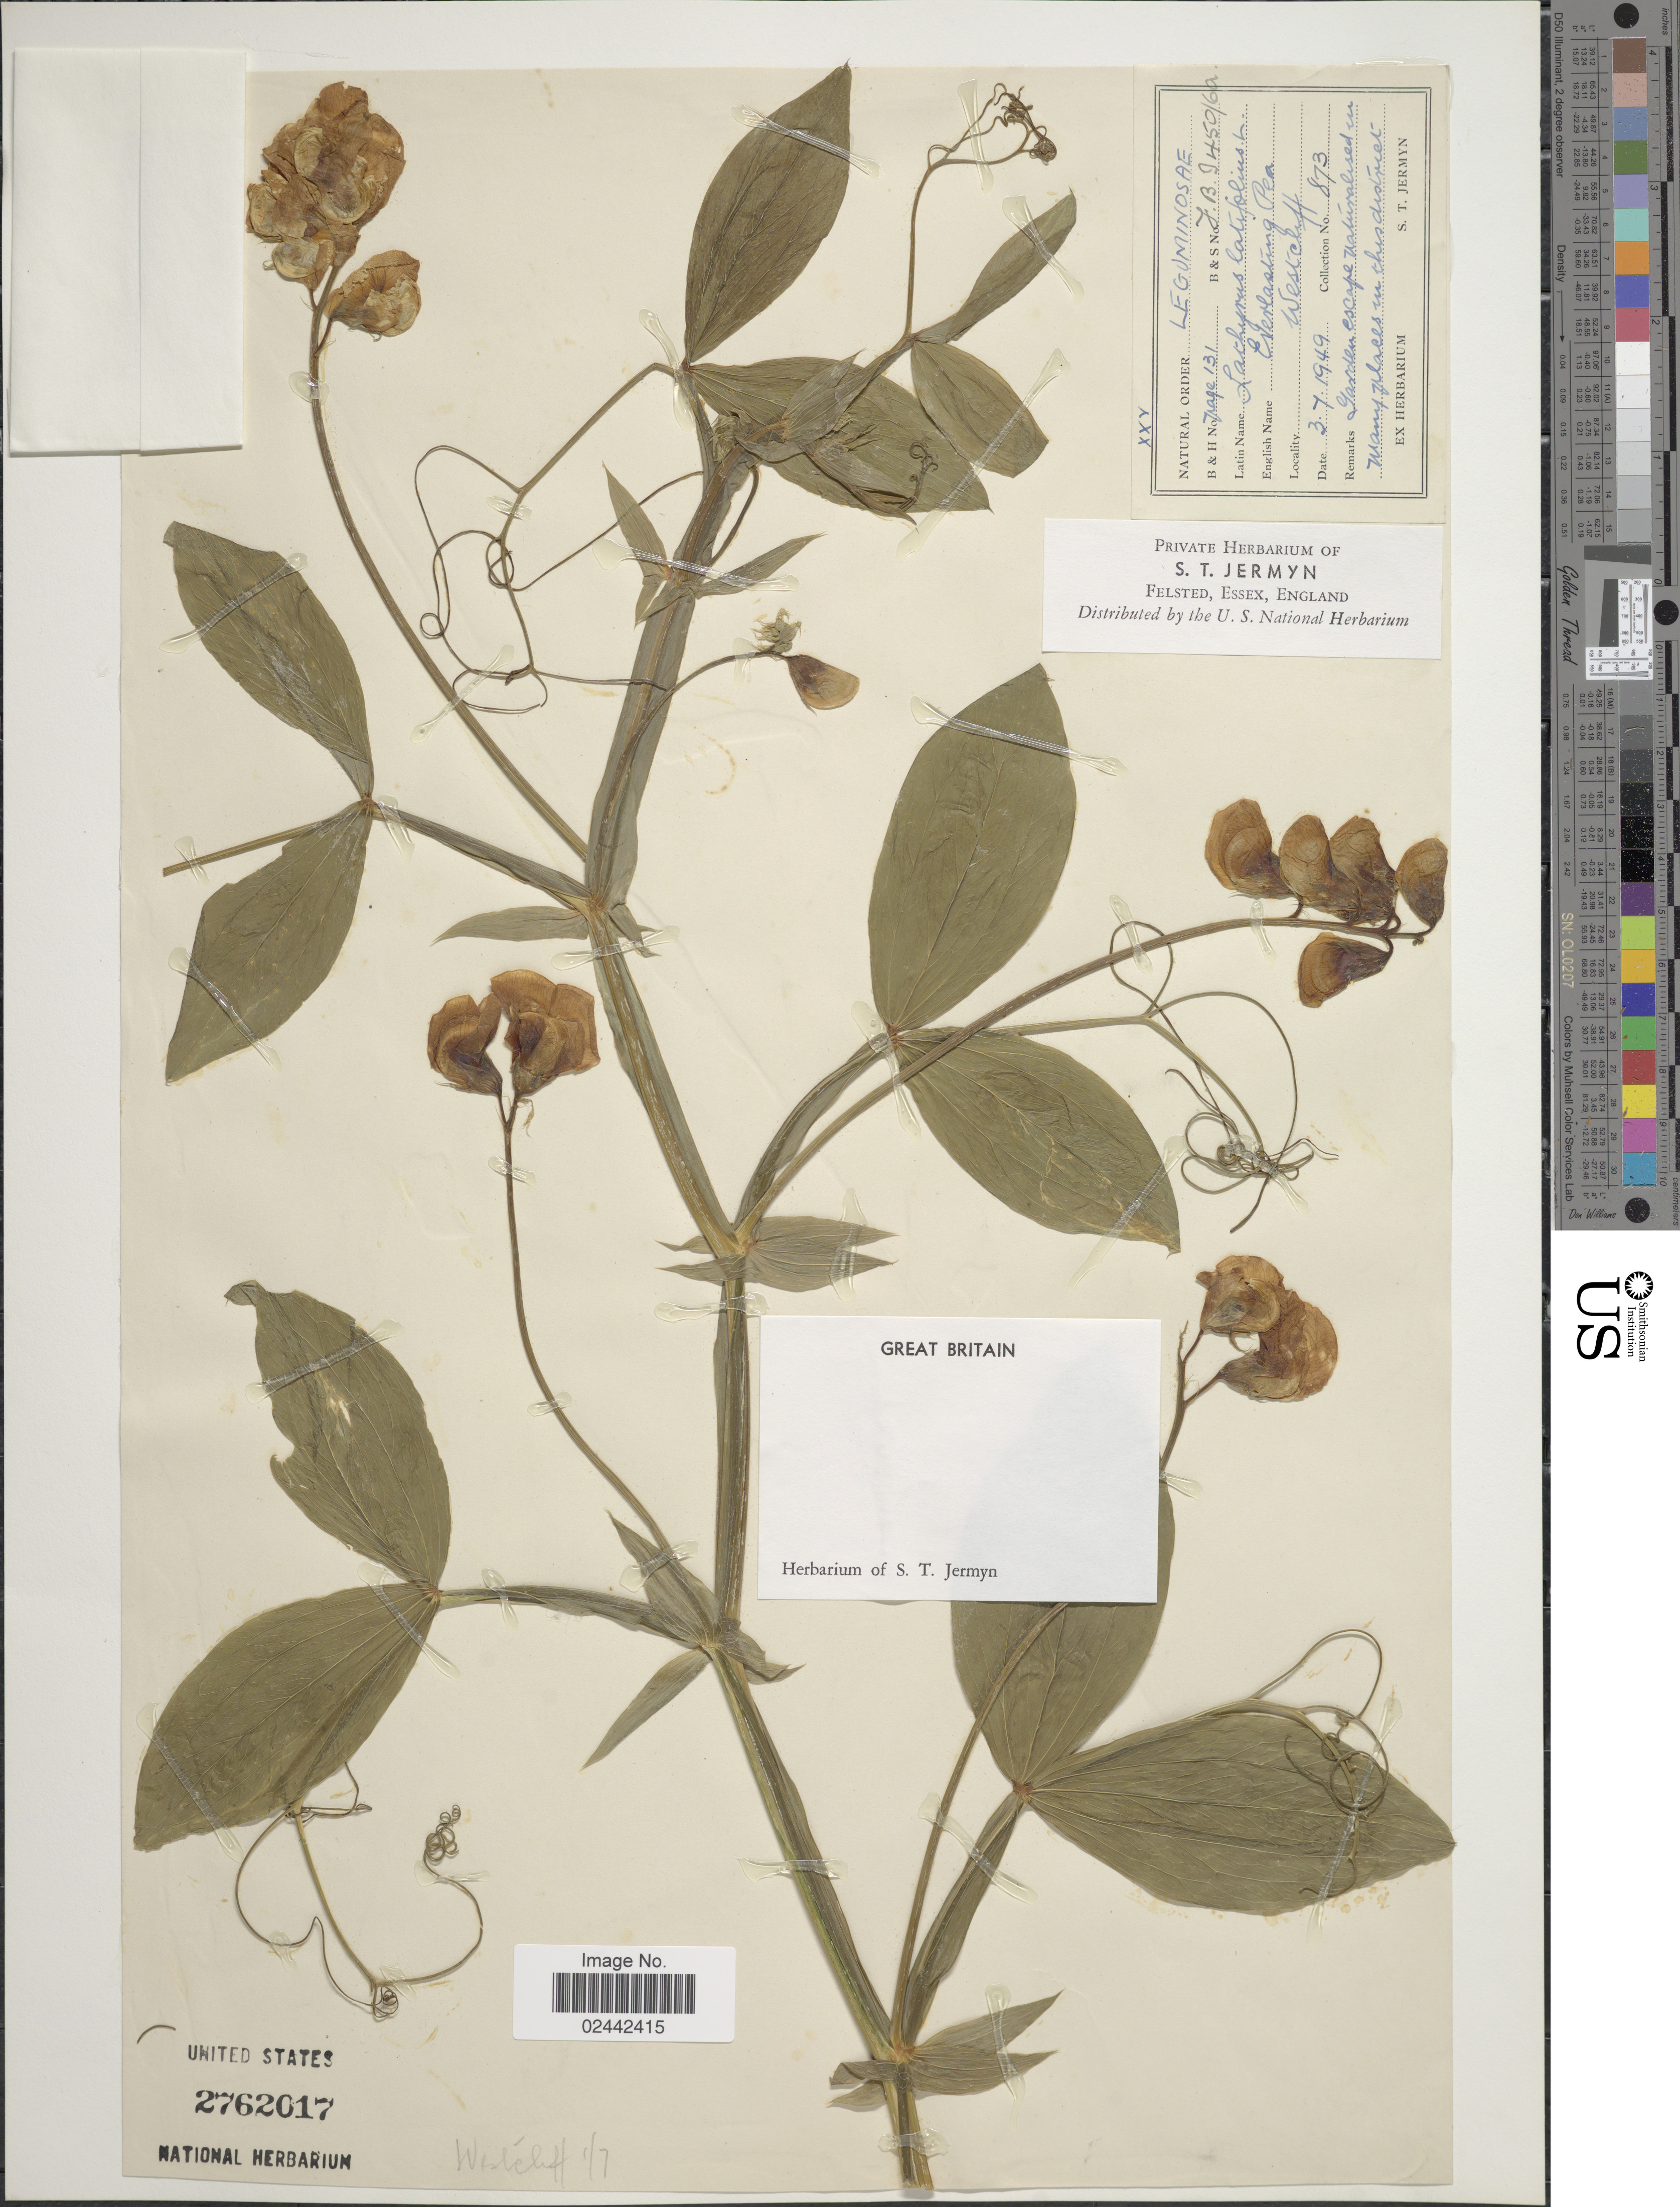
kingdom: Plantae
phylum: Tracheophyta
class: Magnoliopsida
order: Fabales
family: Fabaceae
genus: Lathyrus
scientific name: Lathyrus latifolius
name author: L.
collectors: S. Jermyn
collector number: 873/page131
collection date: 1949-07-03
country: United Kingdom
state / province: England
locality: Westcliff, Garden escape naturalised.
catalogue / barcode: US 2762017